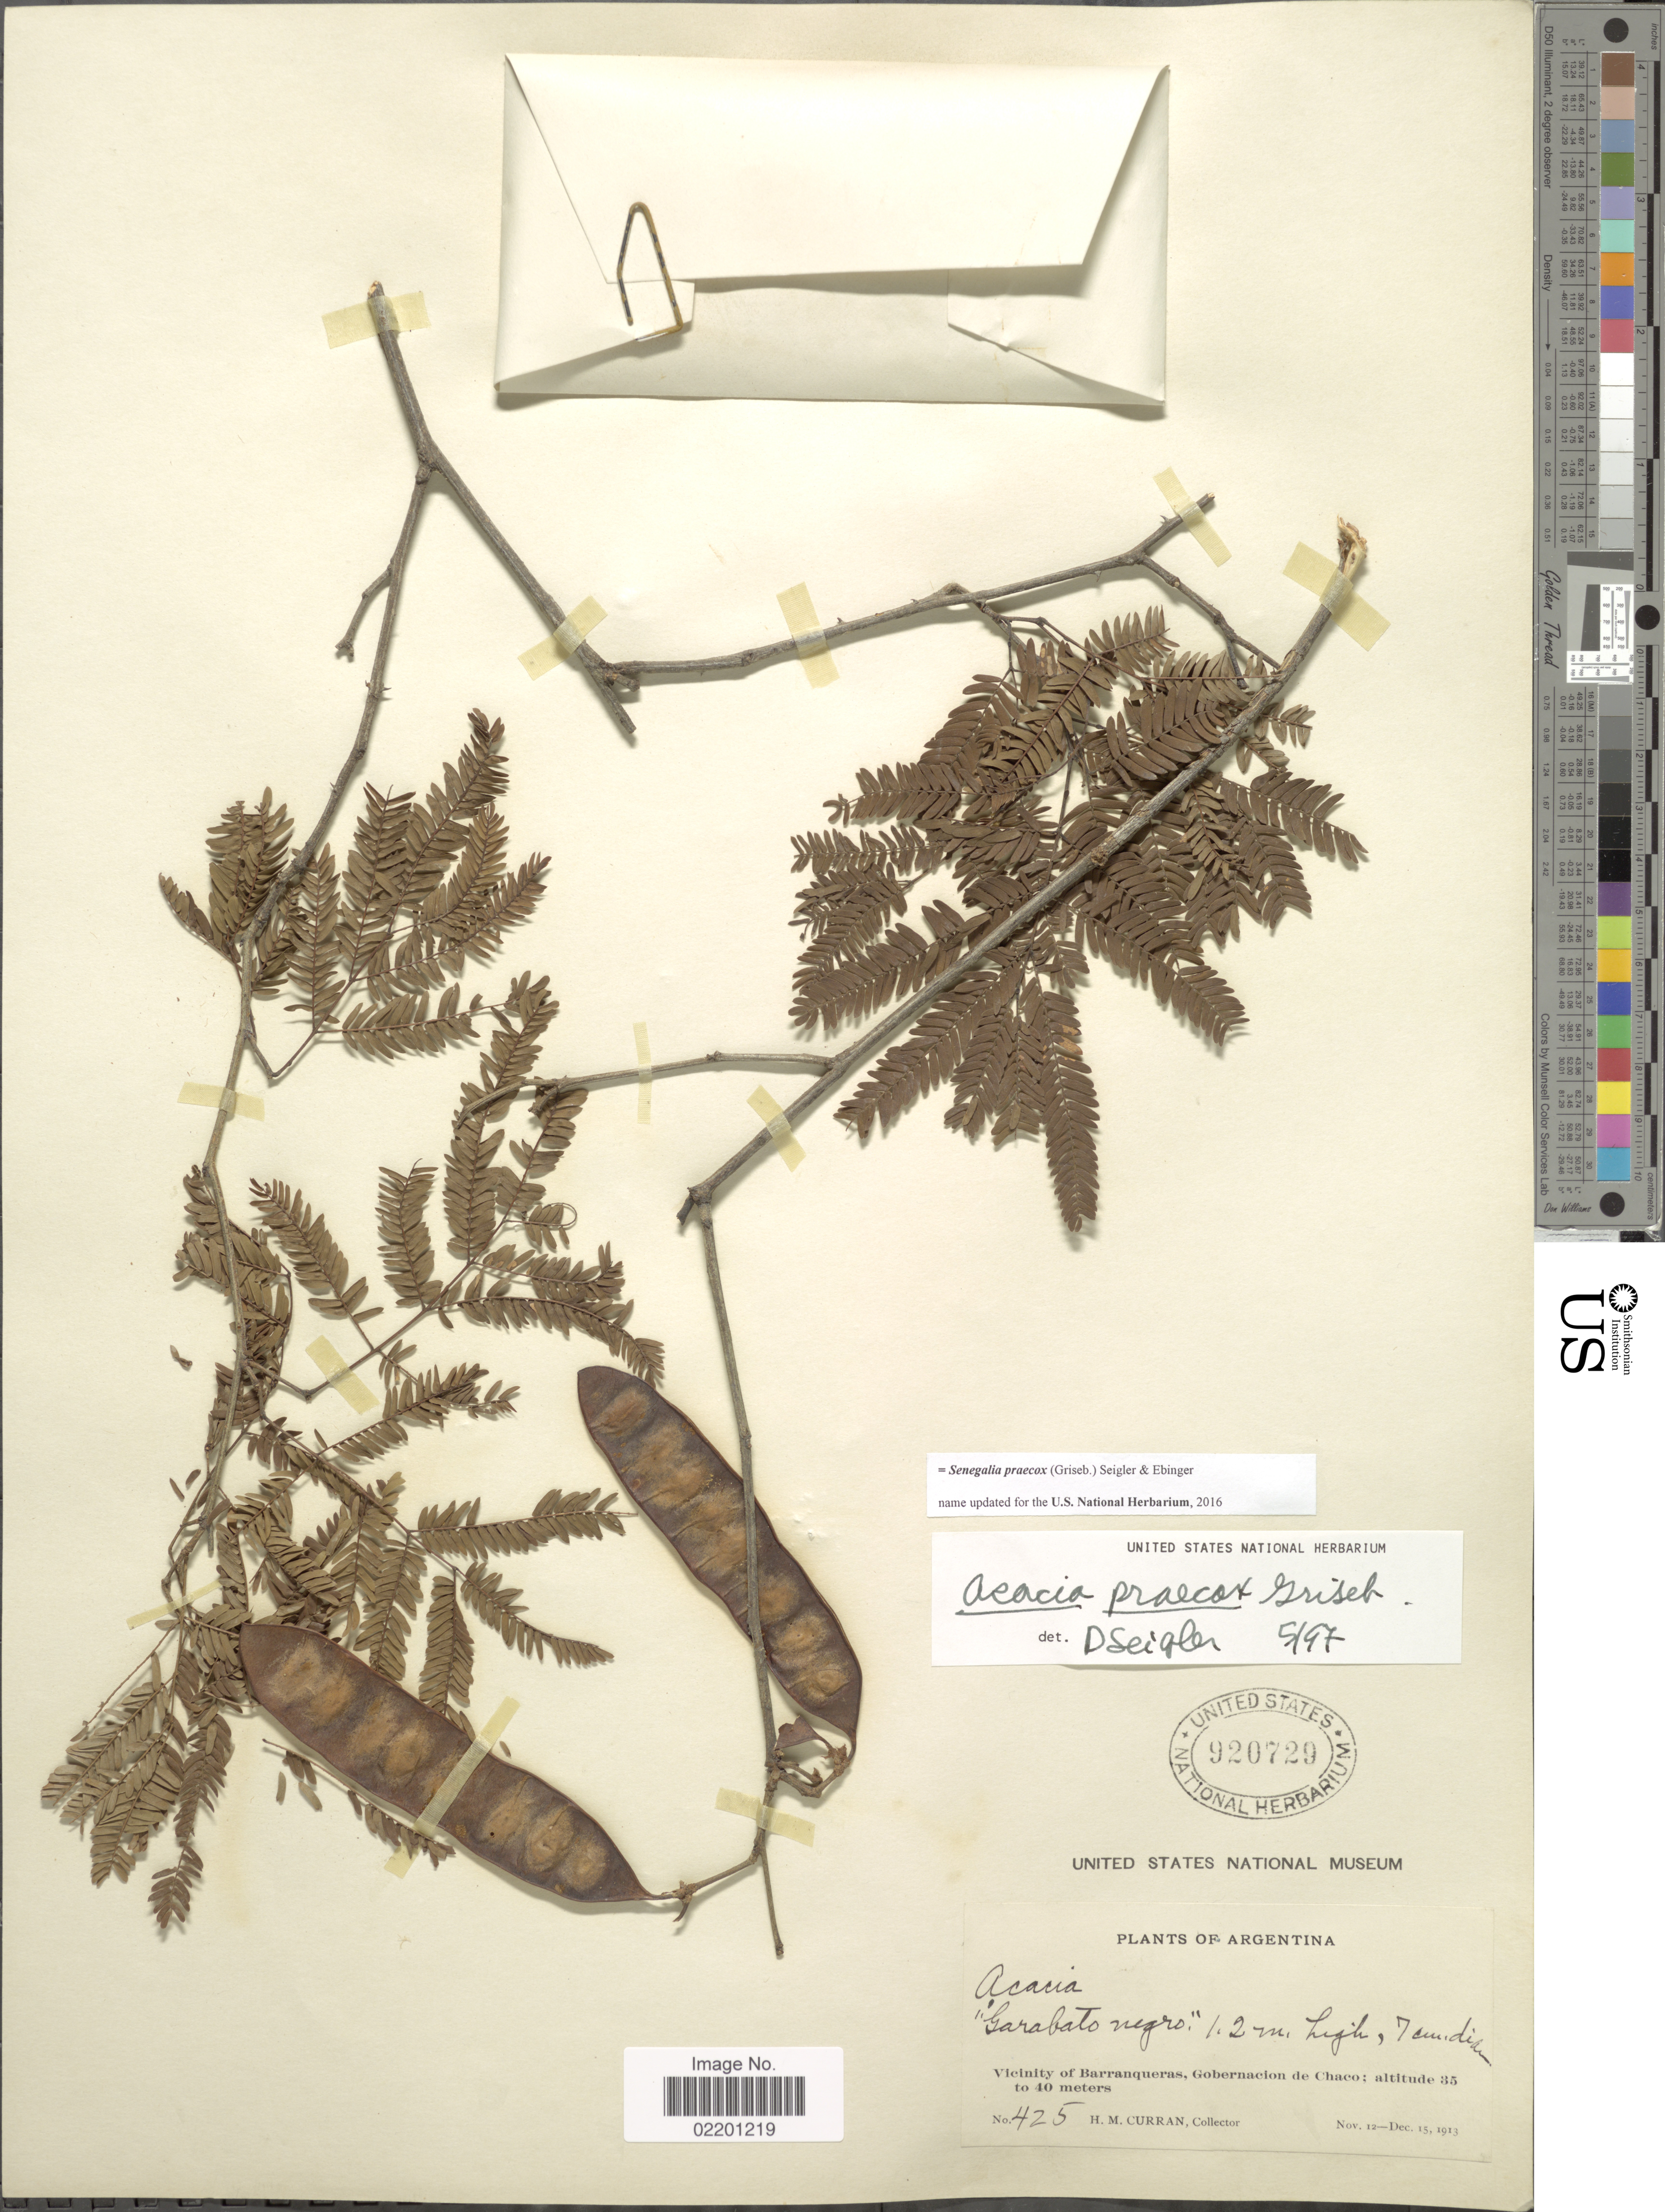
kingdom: Plantae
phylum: Tracheophyta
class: Magnoliopsida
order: Fabales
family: Fabaceae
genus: Senegalia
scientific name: Senegalia praecox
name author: (Griseb.) Seigler & Ebinger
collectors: H. M. Curran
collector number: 425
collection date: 1913-11-12/1913-12-15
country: Argentina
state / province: Chaco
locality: Vicinity of Barranqueras, Gobernacion de Chaco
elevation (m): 35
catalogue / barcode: US 920729